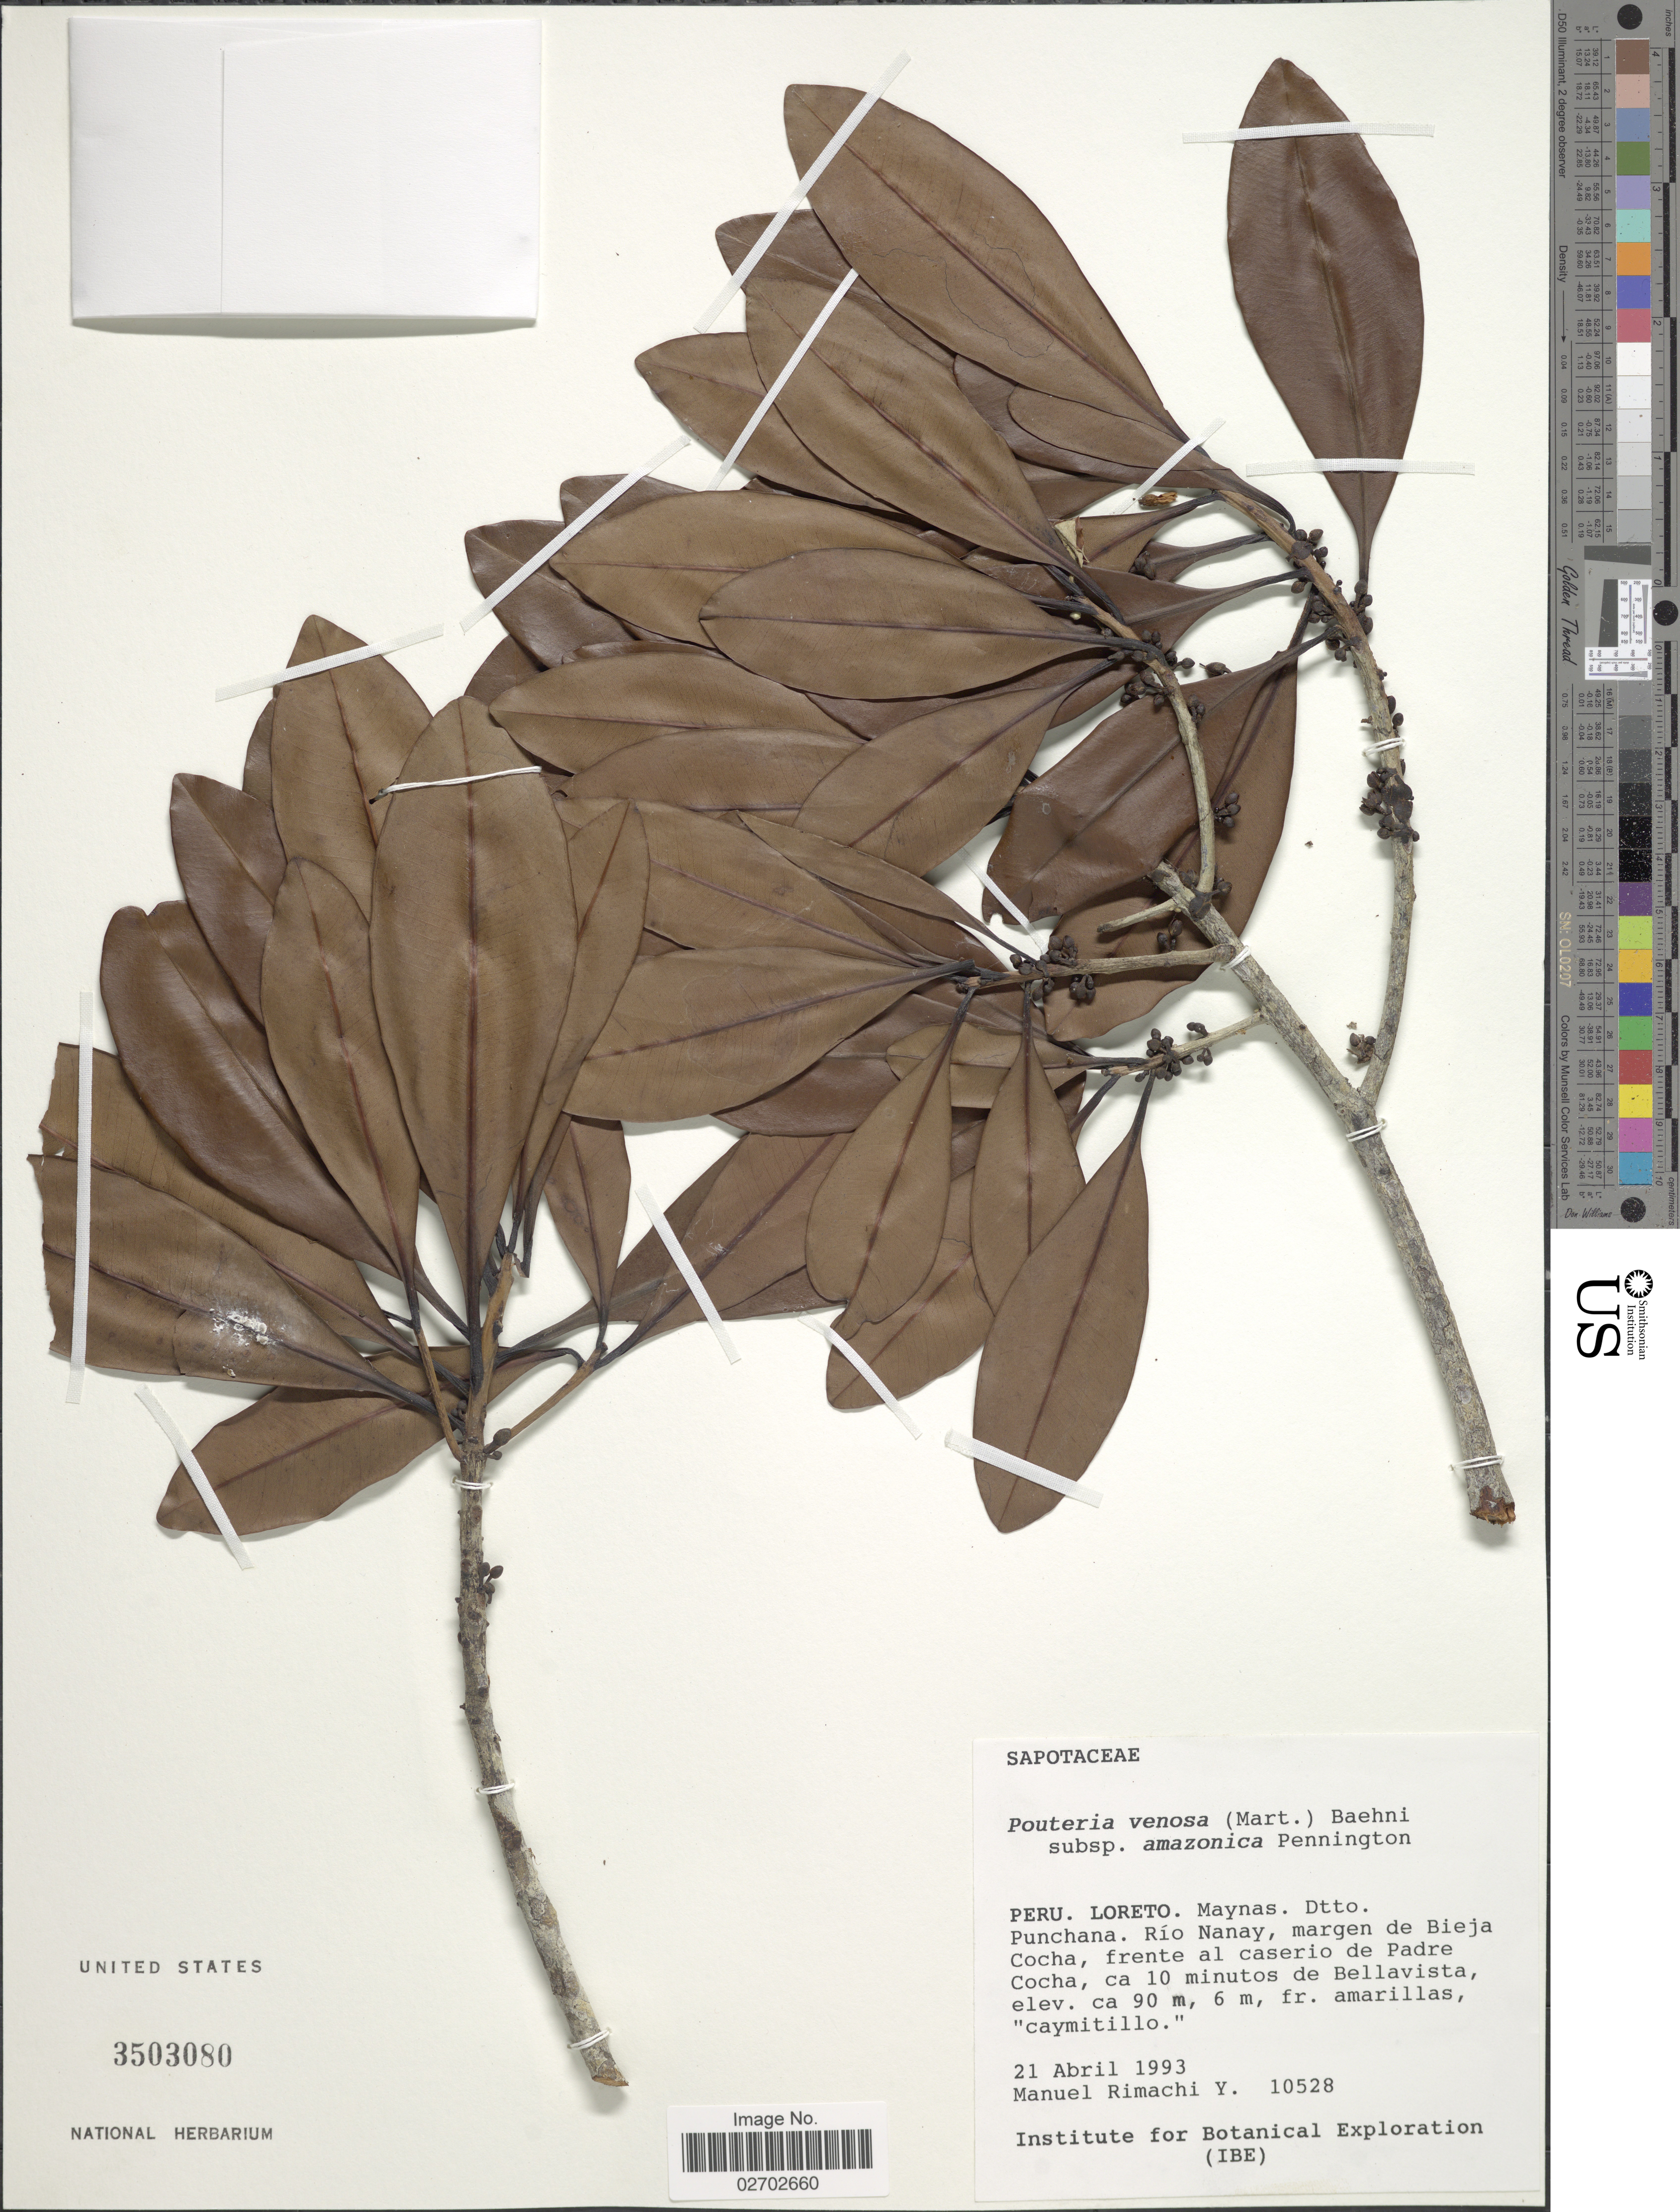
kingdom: Plantae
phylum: Tracheophyta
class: Magnoliopsida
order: Ericales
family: Sapotaceae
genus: Pouteria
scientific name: Pouteria venosa subsp. amazonica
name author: T.D. Penn.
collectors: M. Rimachi Y.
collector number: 10528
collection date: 1993-04-21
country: Peru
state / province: Loreto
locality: Maynas. Dtto. Punchana. Rio Nanay, margen de Bieja Cocha, frente al caserio de Padre Cocha, ca 10 minutos de Bellavista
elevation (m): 90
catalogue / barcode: US 3503080